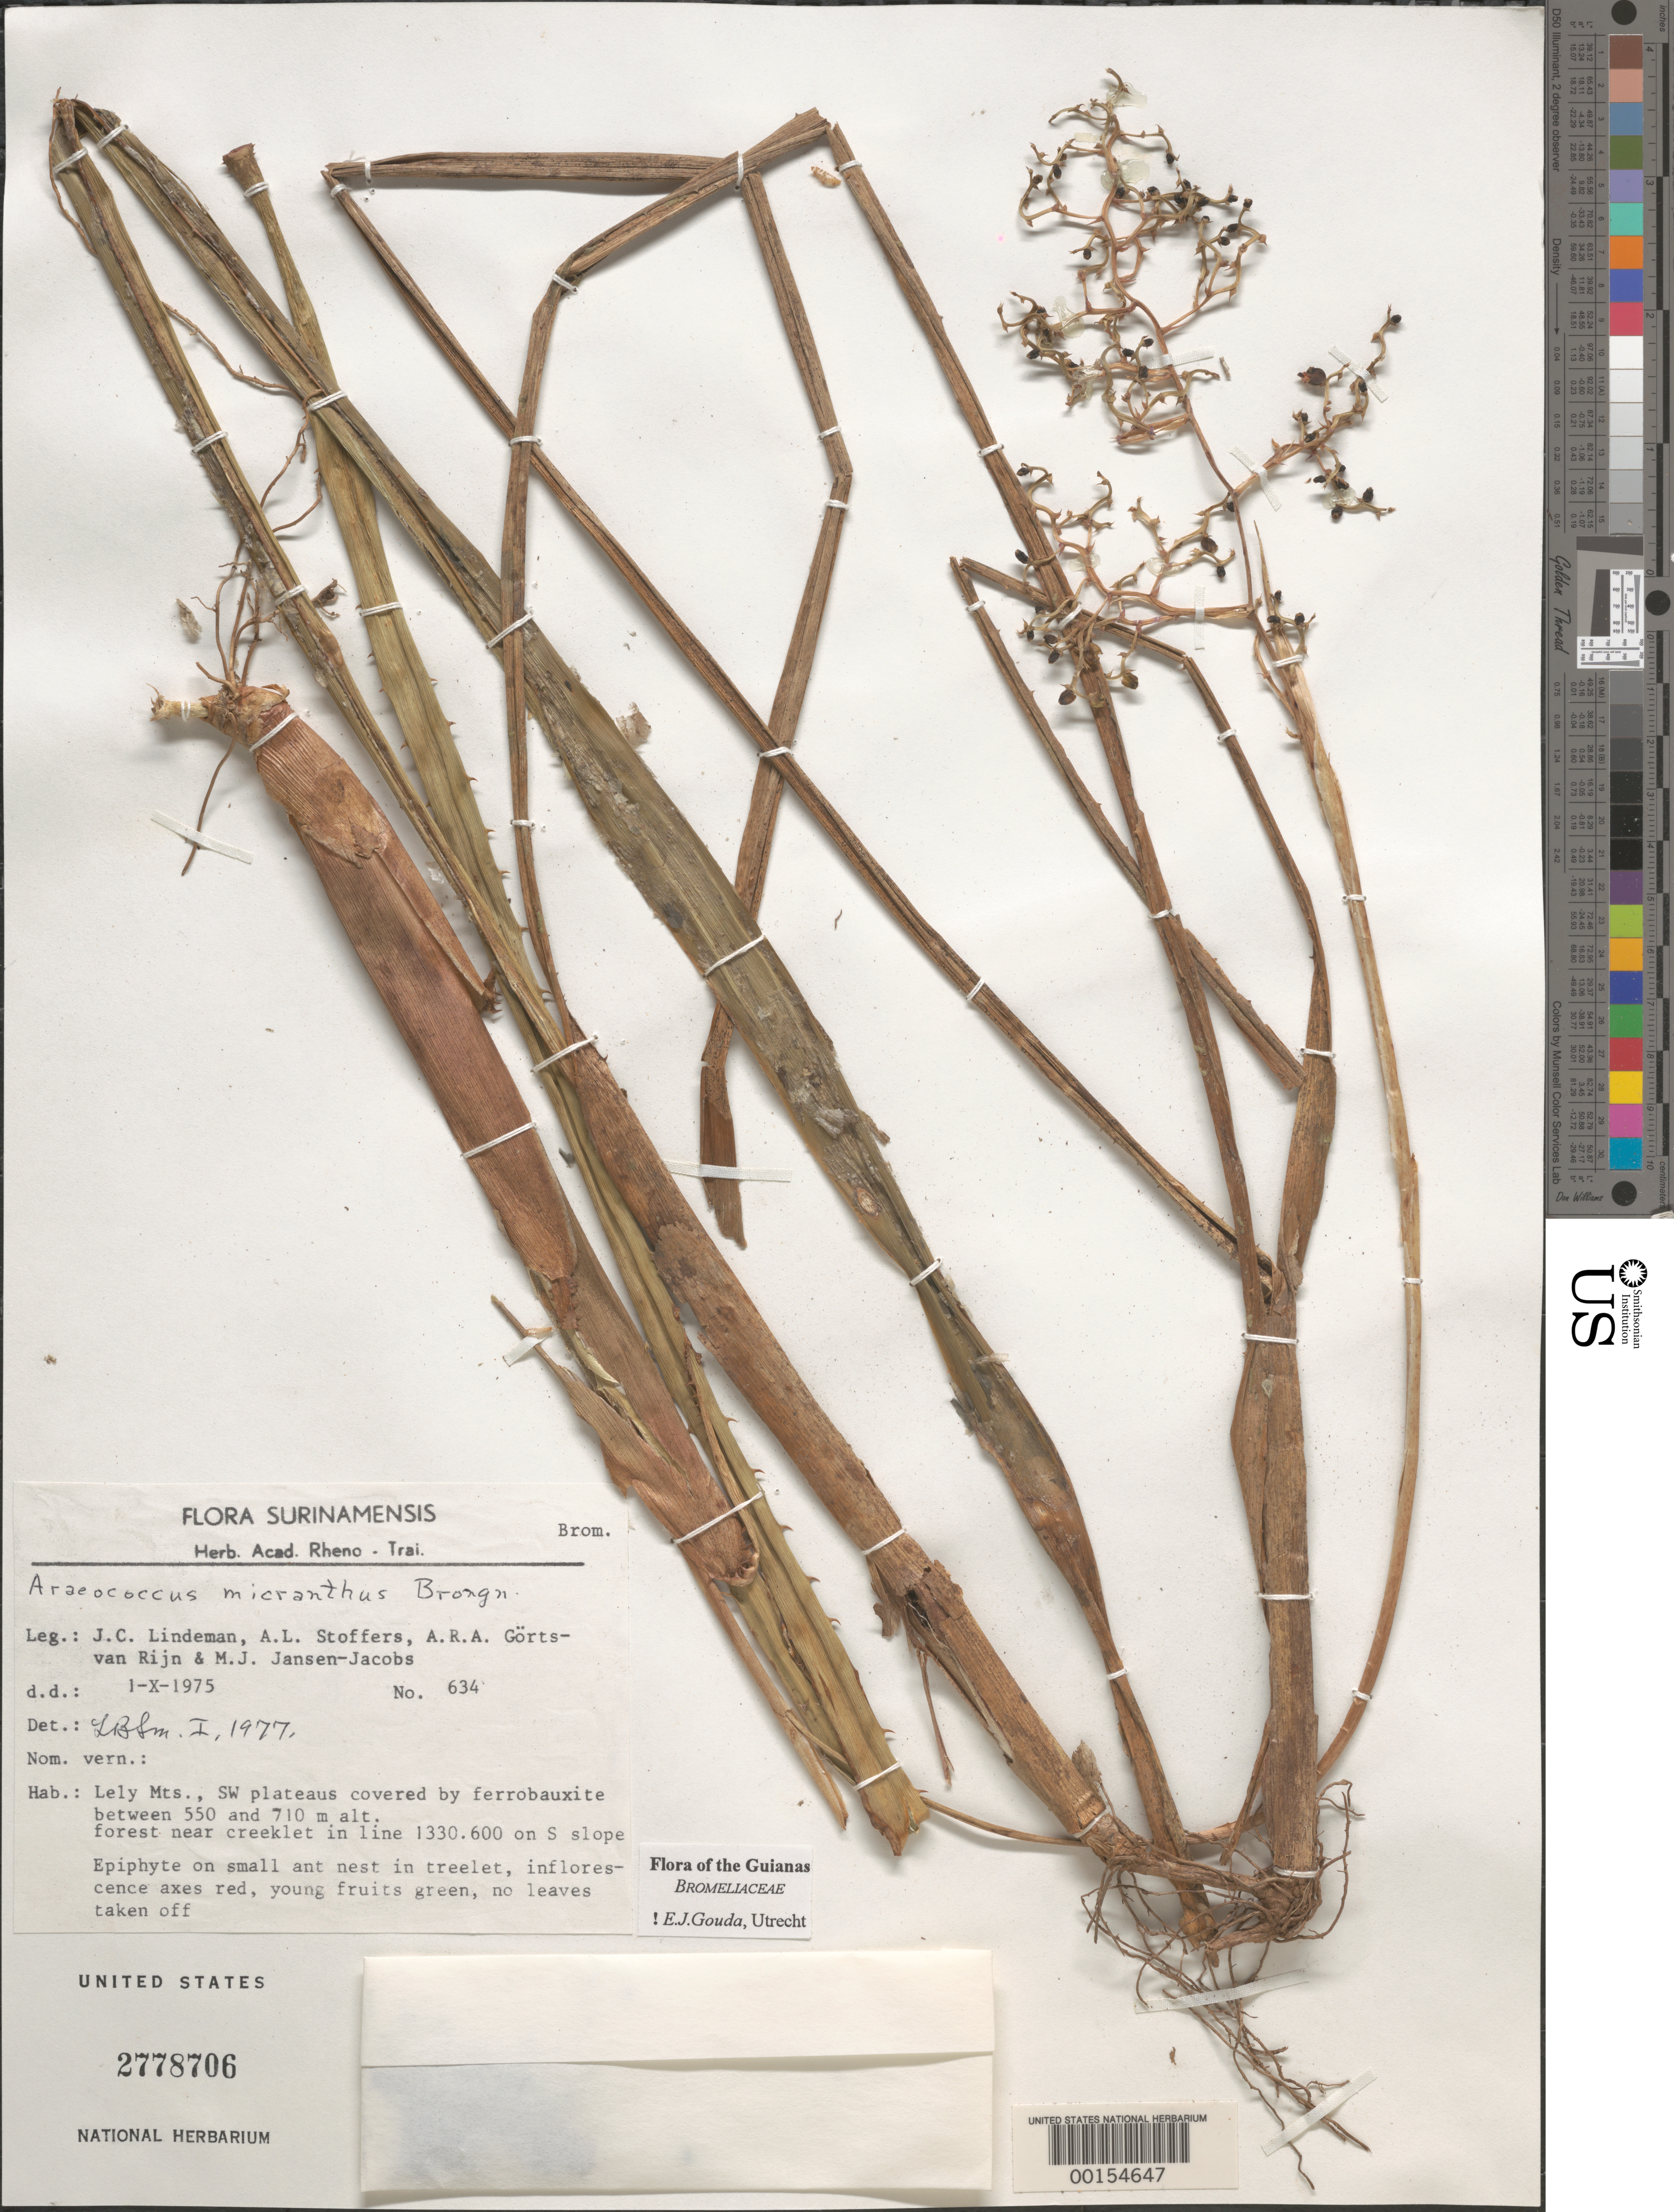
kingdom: Plantae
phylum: Tracheophyta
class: Liliopsida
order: Poales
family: Bromeliaceae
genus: Araeococcus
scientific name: Araeococcus micranthus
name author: Brongn.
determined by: Gouda, E. J.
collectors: J. C. Lindeman, A. Stoffers, A. .R. A. Görts-van Rijn & M. J. Jansen-Jacobs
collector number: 75 634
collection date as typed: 1-Oct-75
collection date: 1975-10-01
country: Suriname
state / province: Marowijne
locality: Lely Mts., SW plateaus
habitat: Forest near creeklet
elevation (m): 550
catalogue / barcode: US 2778706